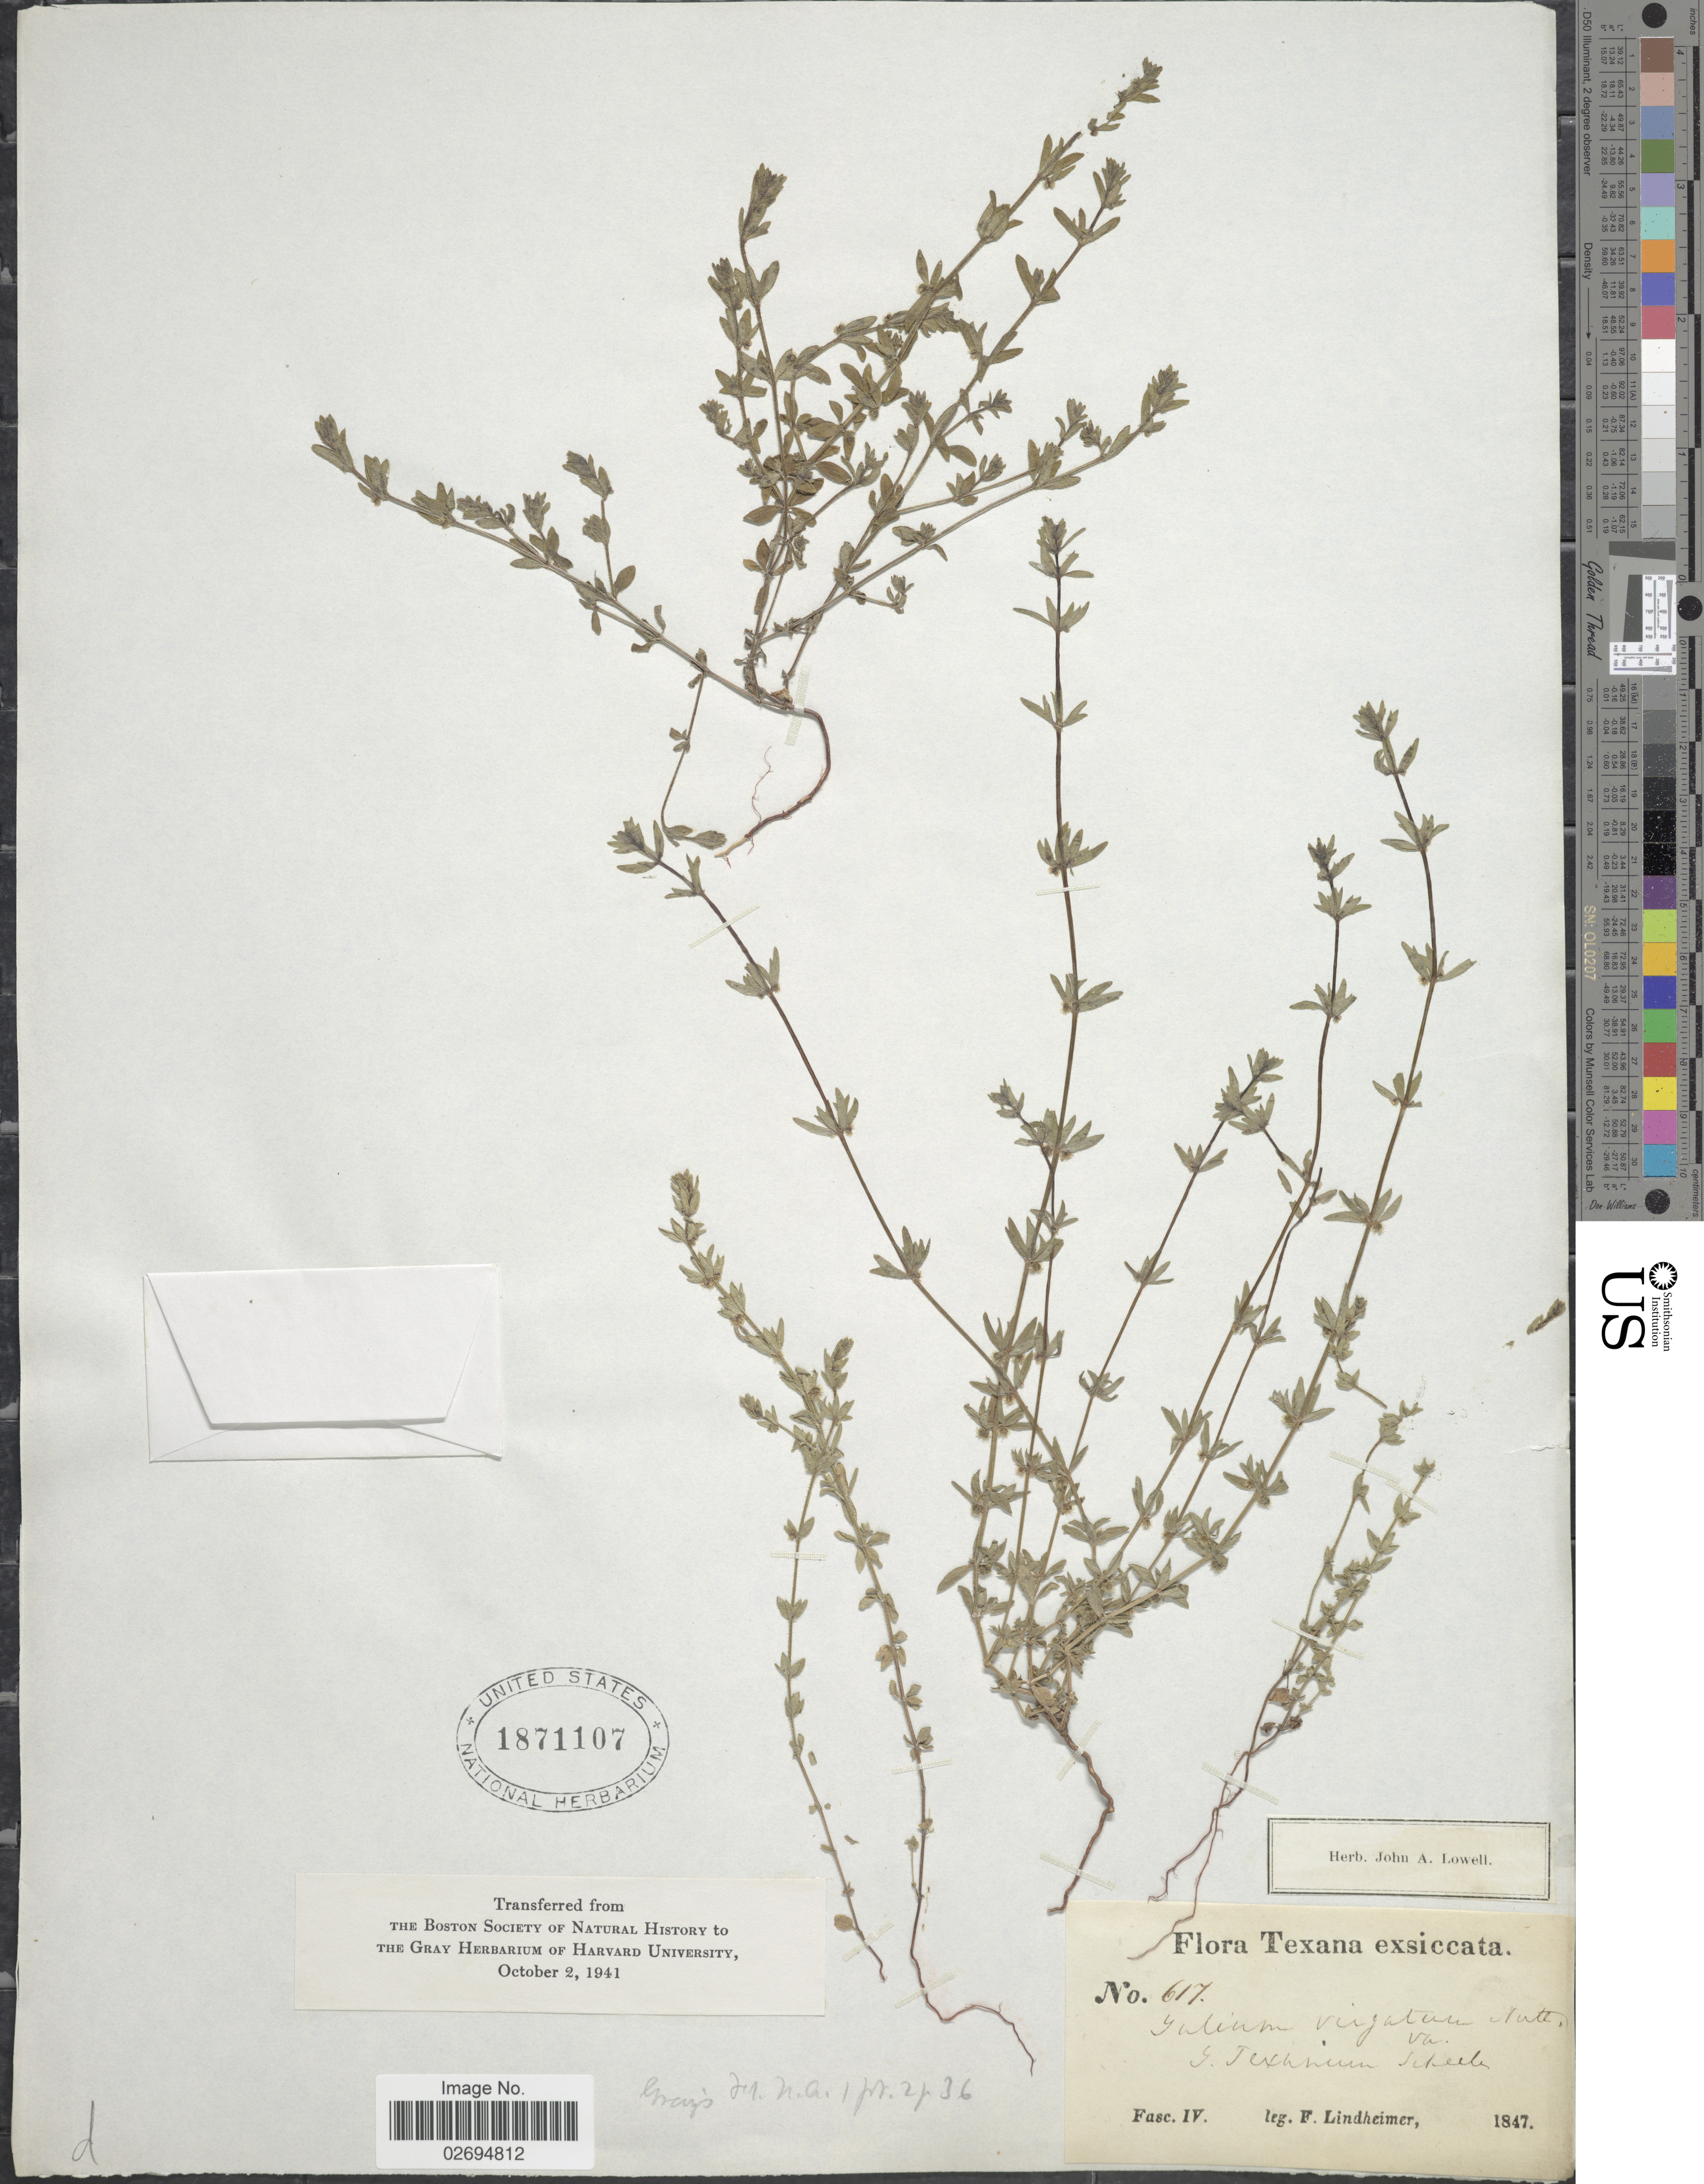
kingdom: Plantae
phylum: Tracheophyta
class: Magnoliopsida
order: Gentianales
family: Rubiaceae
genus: Galium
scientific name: Galium virgatum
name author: Nutt.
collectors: F. J. Lindheimer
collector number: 617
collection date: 1847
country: United States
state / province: Texas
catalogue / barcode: US 1871107